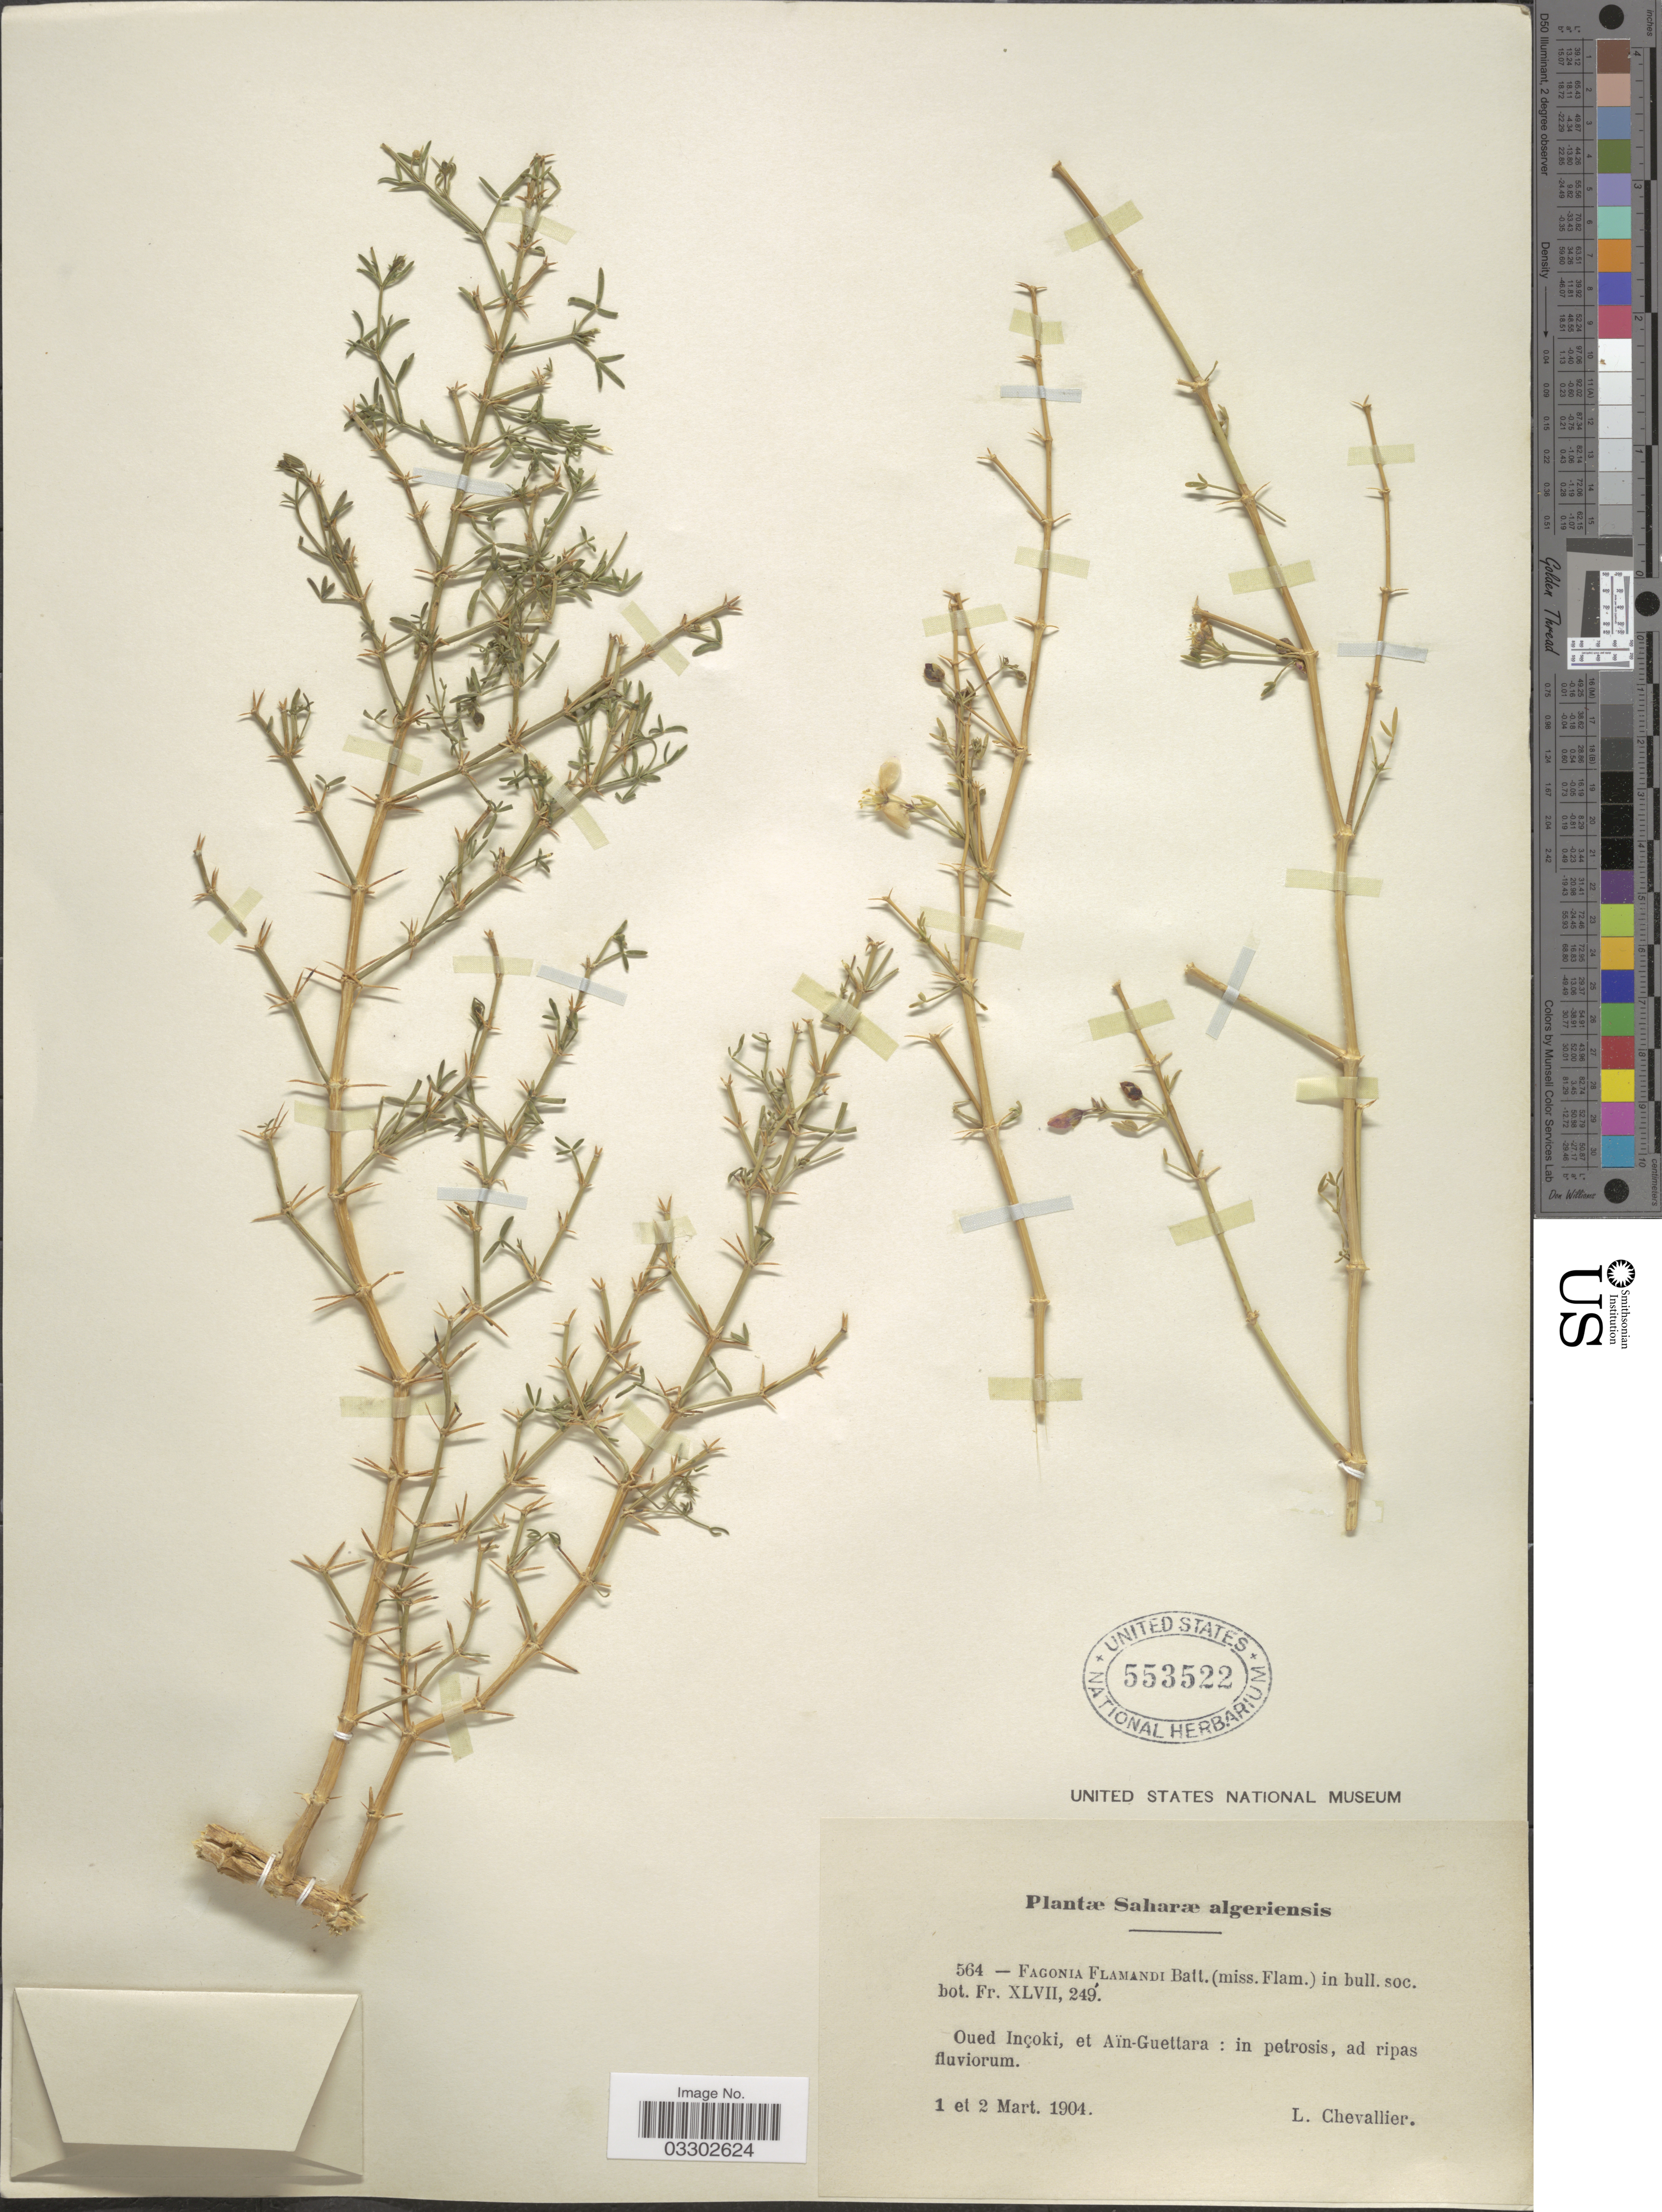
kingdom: Plantae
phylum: Tracheophyta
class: Magnoliopsida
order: Zygophyllales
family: Zygophyllaceae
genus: Fagonia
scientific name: Fagonia flamandii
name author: Batt.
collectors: L. Chevallier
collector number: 564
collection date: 1904-03-01/1904-03-02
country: Algeria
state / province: El Oued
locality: Saharæ algeriensis. Oued Inçoki, et Aïn-Guettara: in petrosis.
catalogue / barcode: US 553522